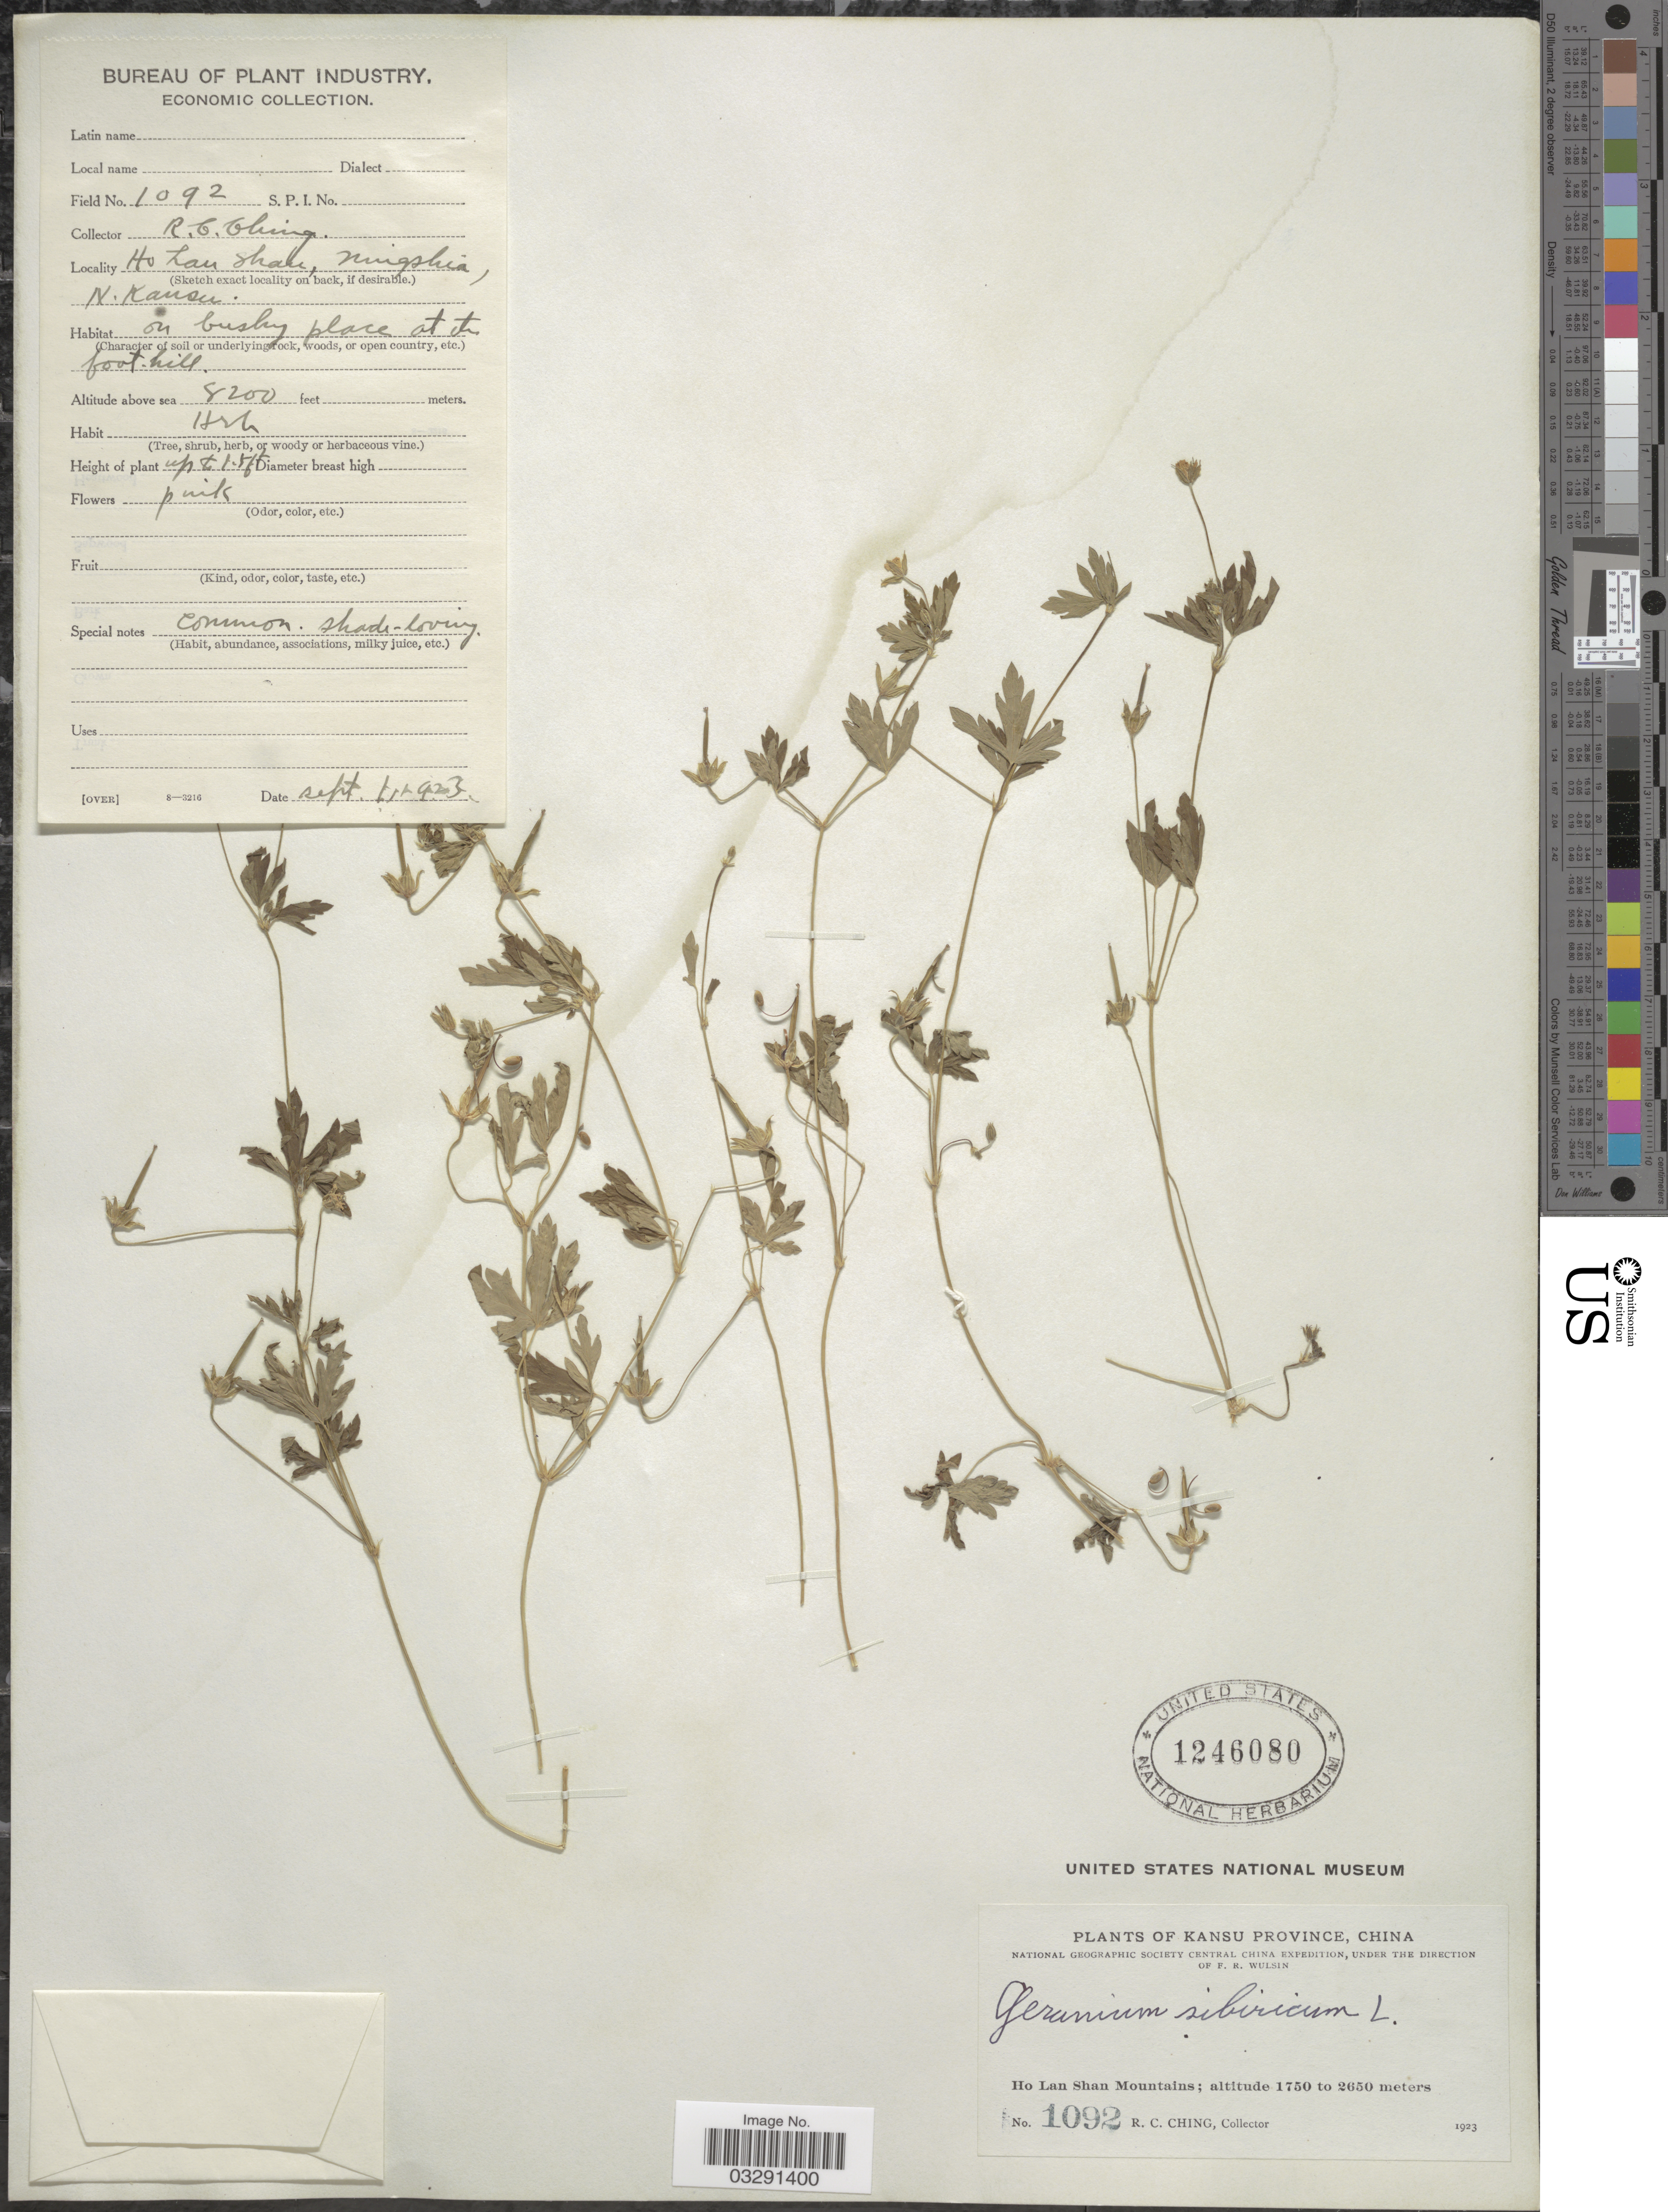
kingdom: Plantae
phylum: Tracheophyta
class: Magnoliopsida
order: Geraniales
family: Geraniaceae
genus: Geranium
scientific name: Geranium sibiricum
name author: L.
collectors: R. C. Ching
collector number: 1092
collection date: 1923-09-01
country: China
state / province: Gansu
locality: Ho Lan Shan Mountains. Ningshia. N. Kansu Province, Central China.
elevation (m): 2499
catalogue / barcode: US 1246080